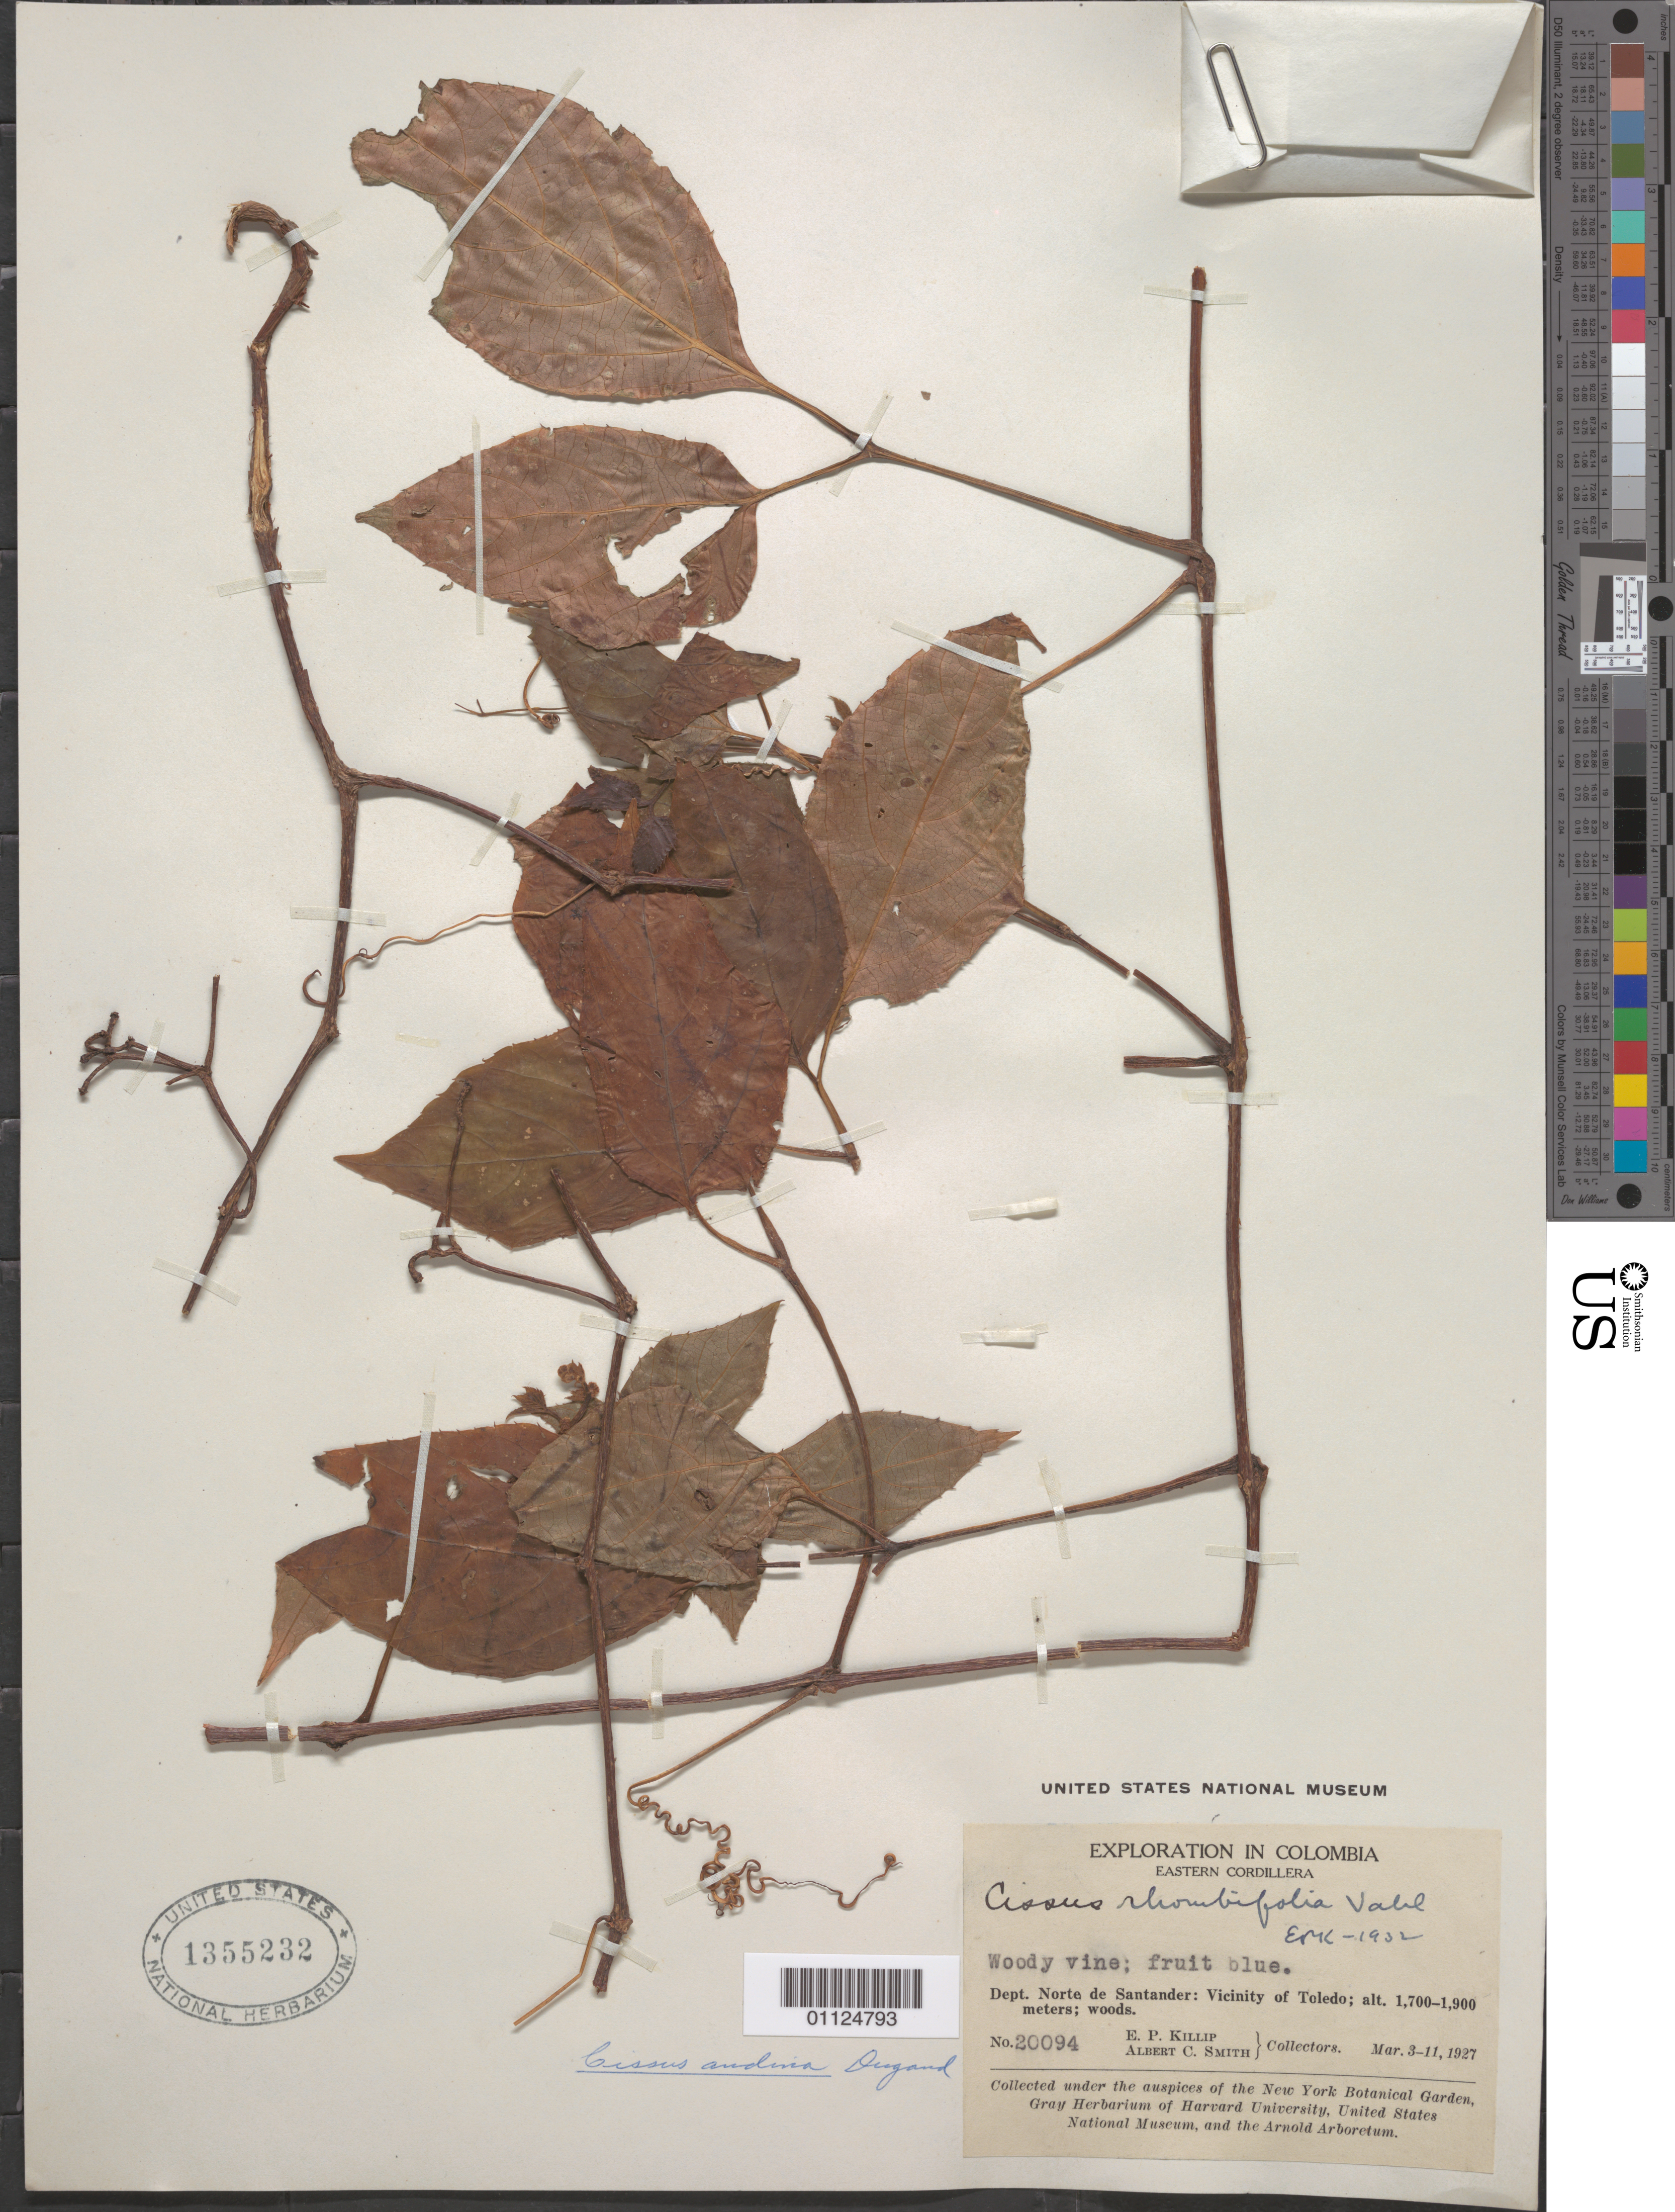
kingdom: Plantae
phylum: Tracheophyta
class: Magnoliopsida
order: Vitales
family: Vitaceae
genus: Cissus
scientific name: Cissus andina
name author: Dugand G.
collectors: E. P. Killip & A. C. Smith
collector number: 20094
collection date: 1927-03-03/1927-03-11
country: Colombia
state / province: Santander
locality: Dept. Santander: Vicinity of Toledo.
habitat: Woody vine.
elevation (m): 1700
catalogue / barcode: US 1355232